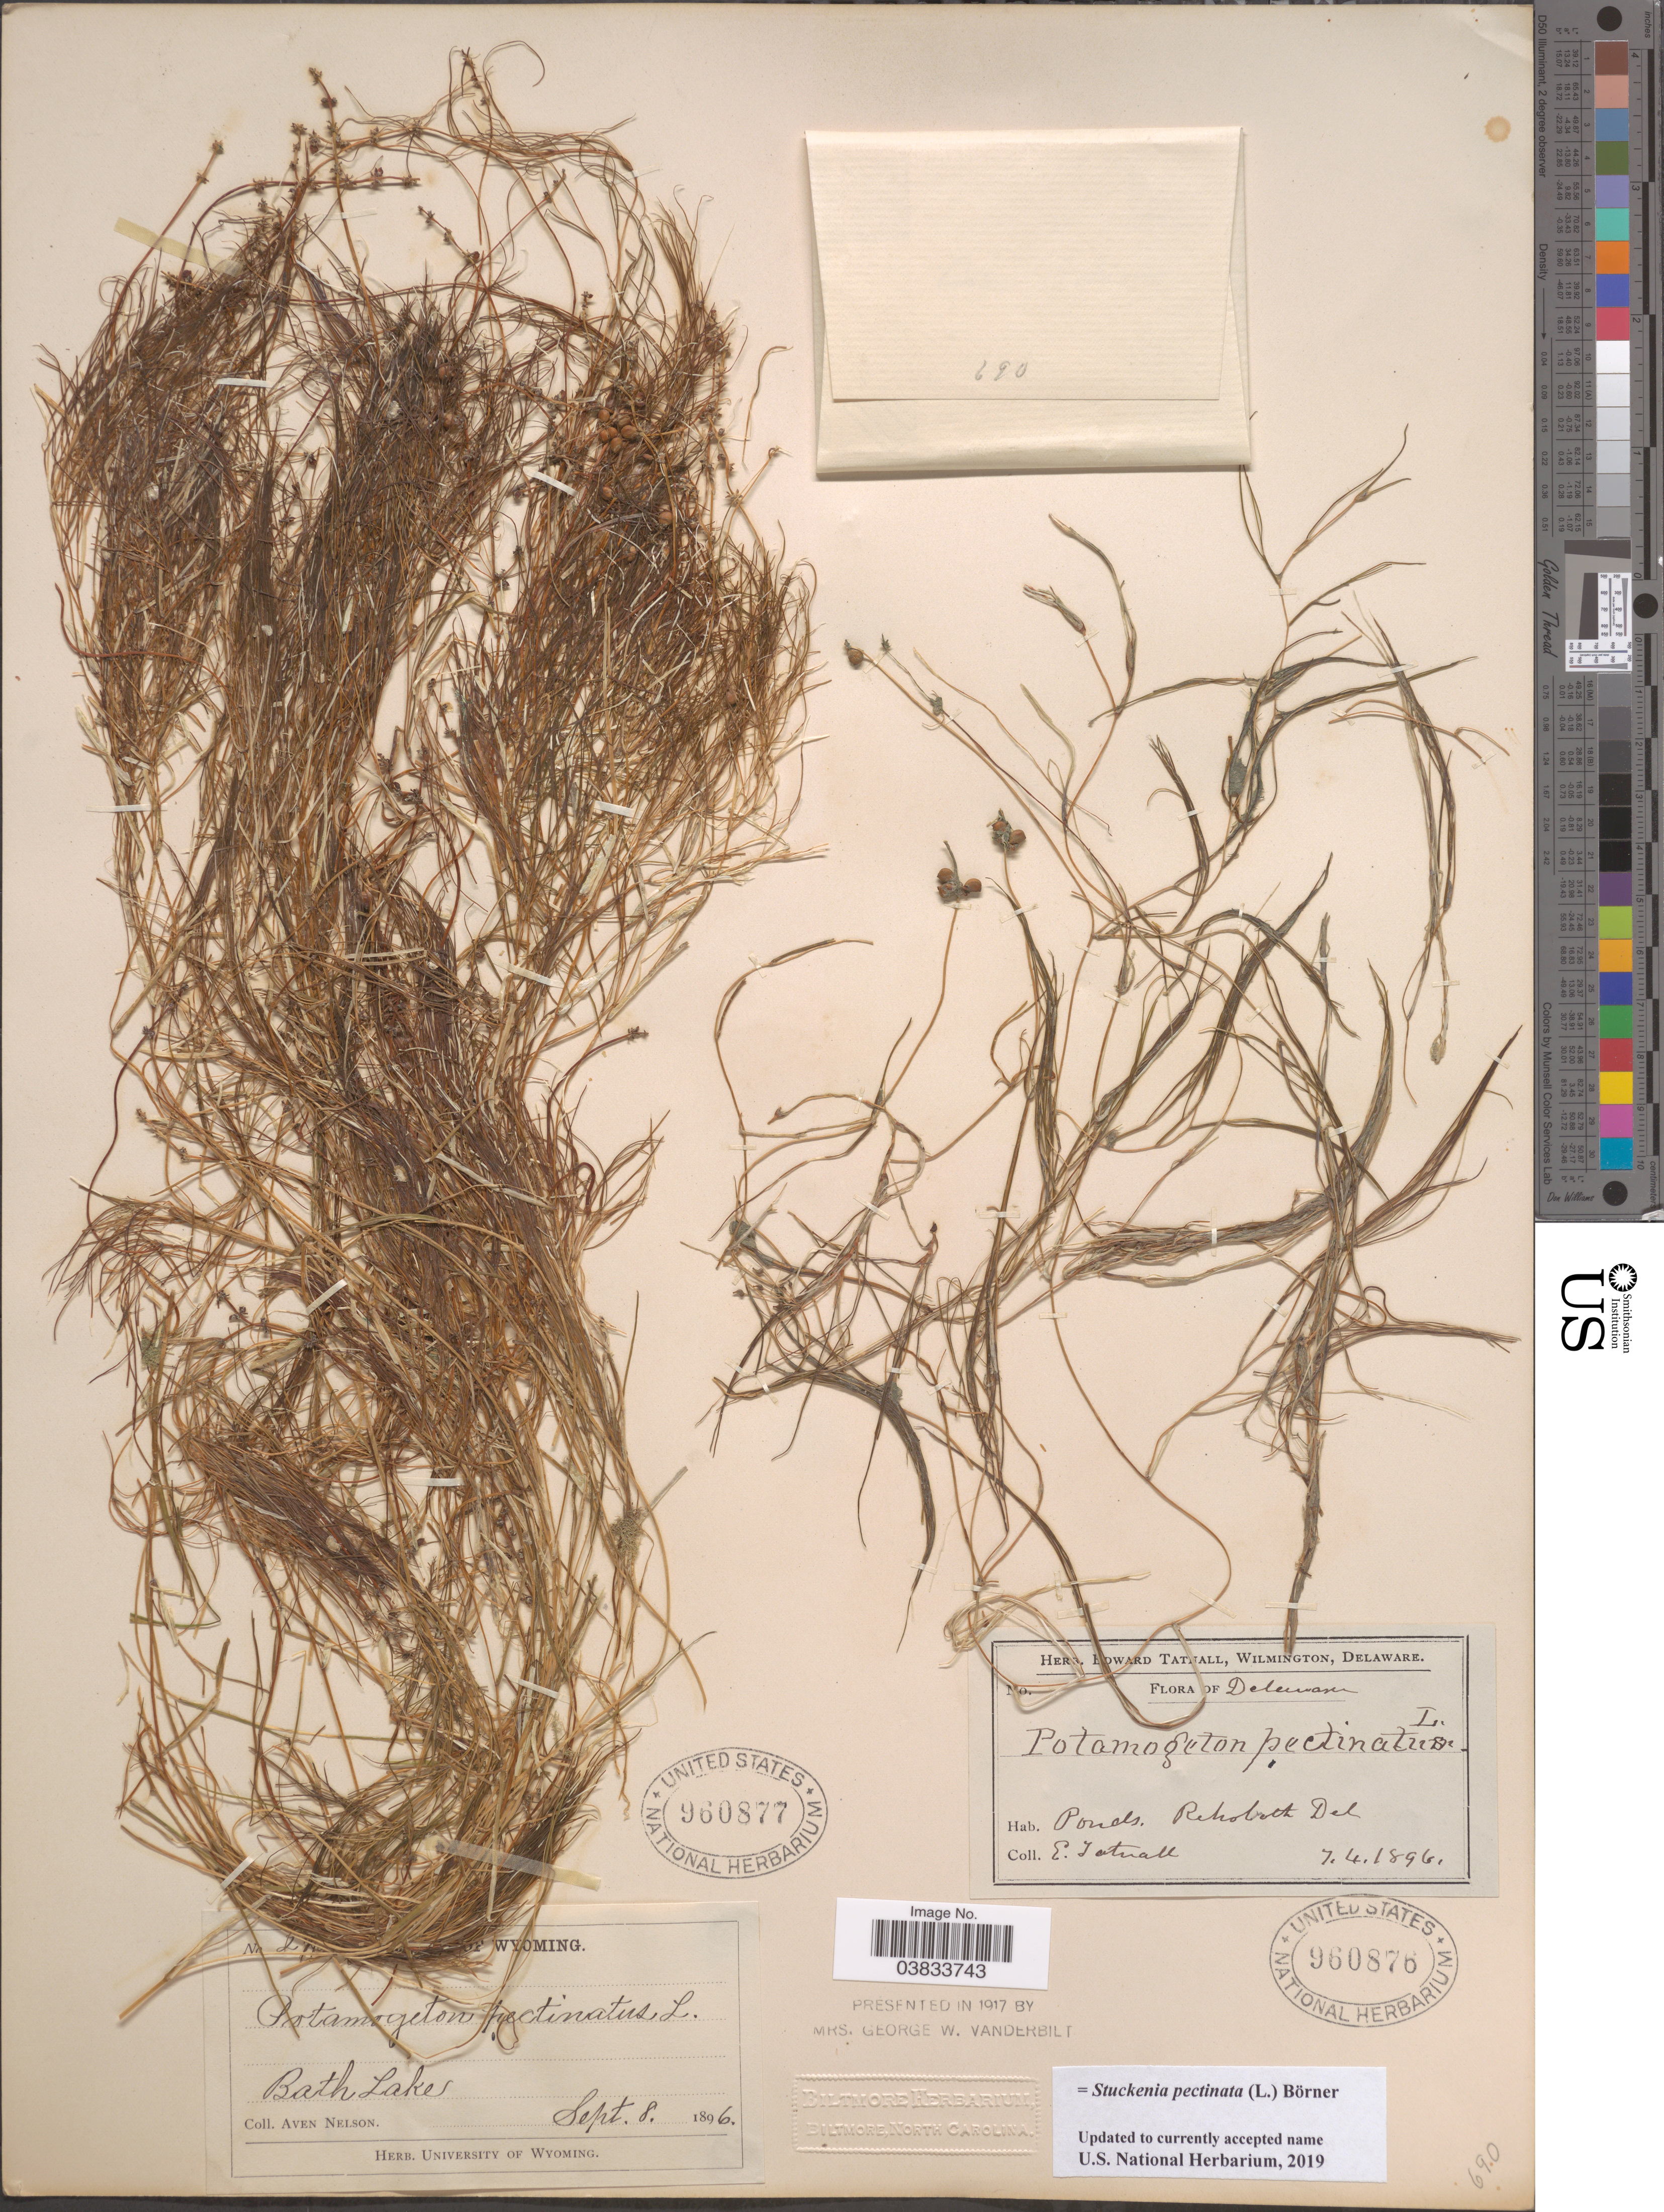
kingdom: Plantae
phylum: Tracheophyta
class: Liliopsida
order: Alismatales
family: Potamogetonaceae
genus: Stuckenia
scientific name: Stuckenia pectinata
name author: (L.) Börner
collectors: A. Nelson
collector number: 2!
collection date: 1896-09-08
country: United States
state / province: Wyoming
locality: Bath Lake.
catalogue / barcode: US 960877